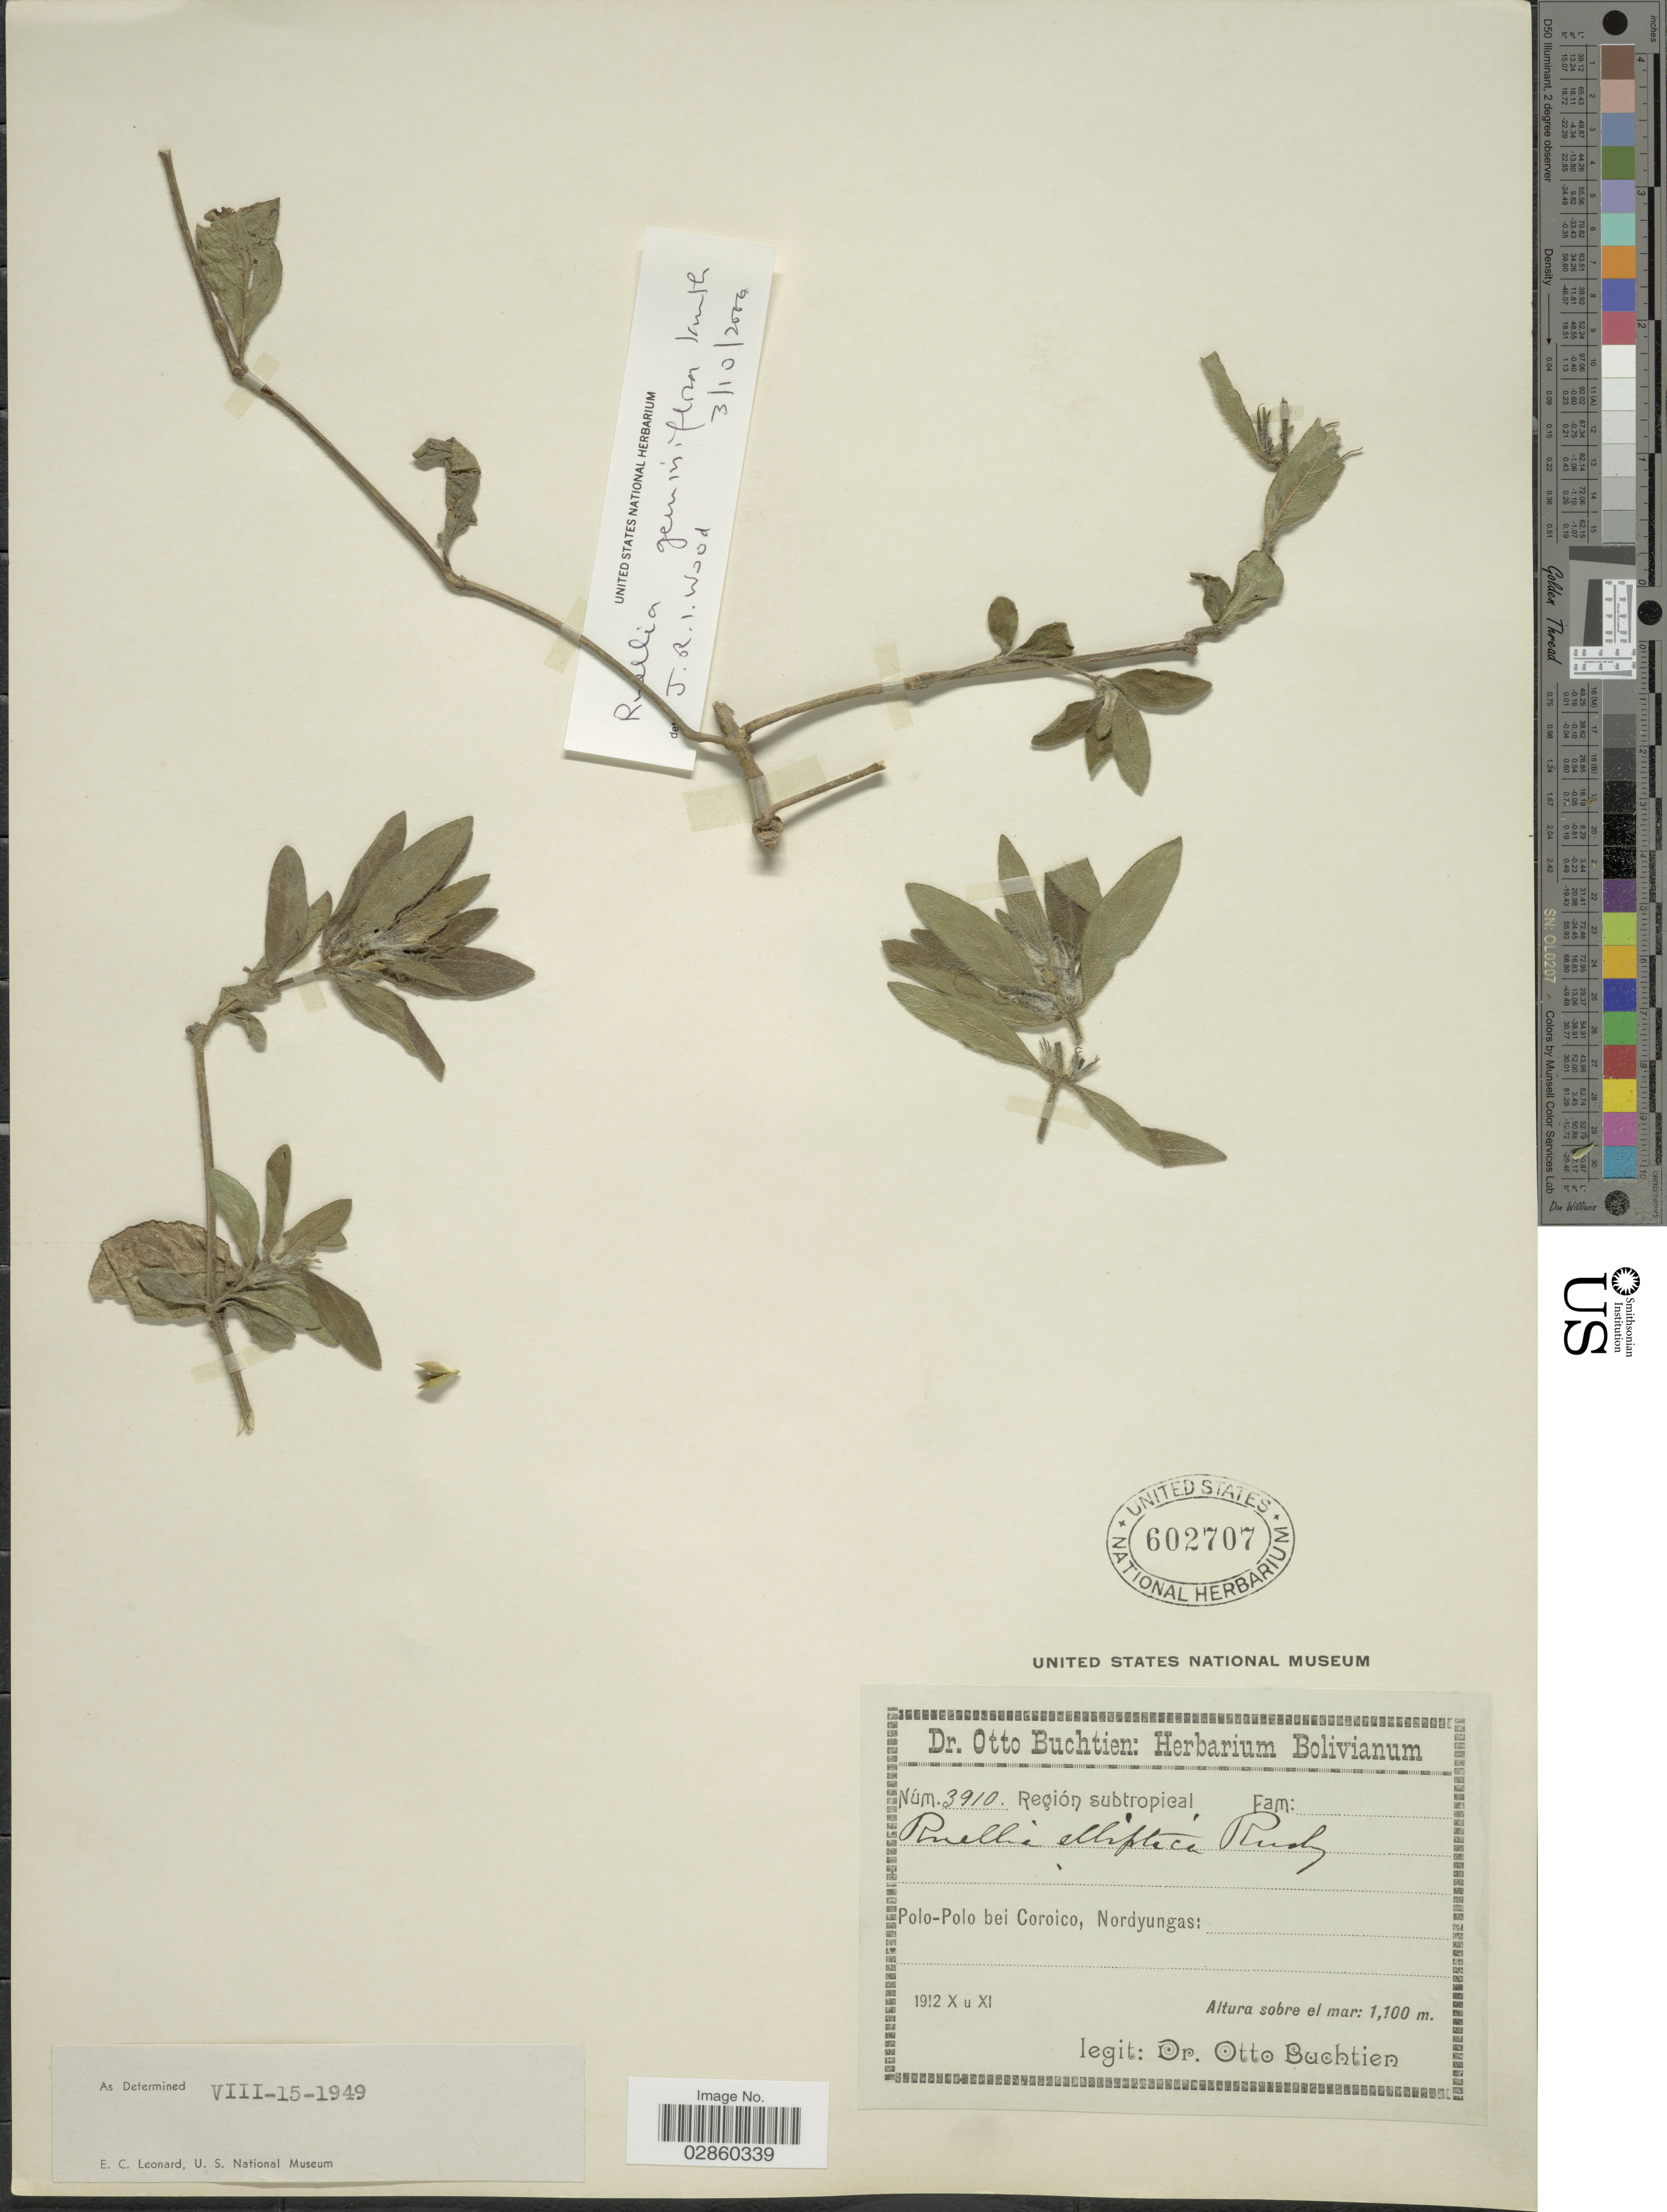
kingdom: Plantae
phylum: Tracheophyta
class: Magnoliopsida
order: Lamiales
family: Acanthaceae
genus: Ruellia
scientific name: Ruellia geminiflora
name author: Kunth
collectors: O. Buchtien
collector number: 3910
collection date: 1912-10/1912-11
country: Bolivia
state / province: La Paz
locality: Región subtropical. Polo-Polo bei Coroico, Nordyungas.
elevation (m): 1100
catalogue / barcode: US 602707